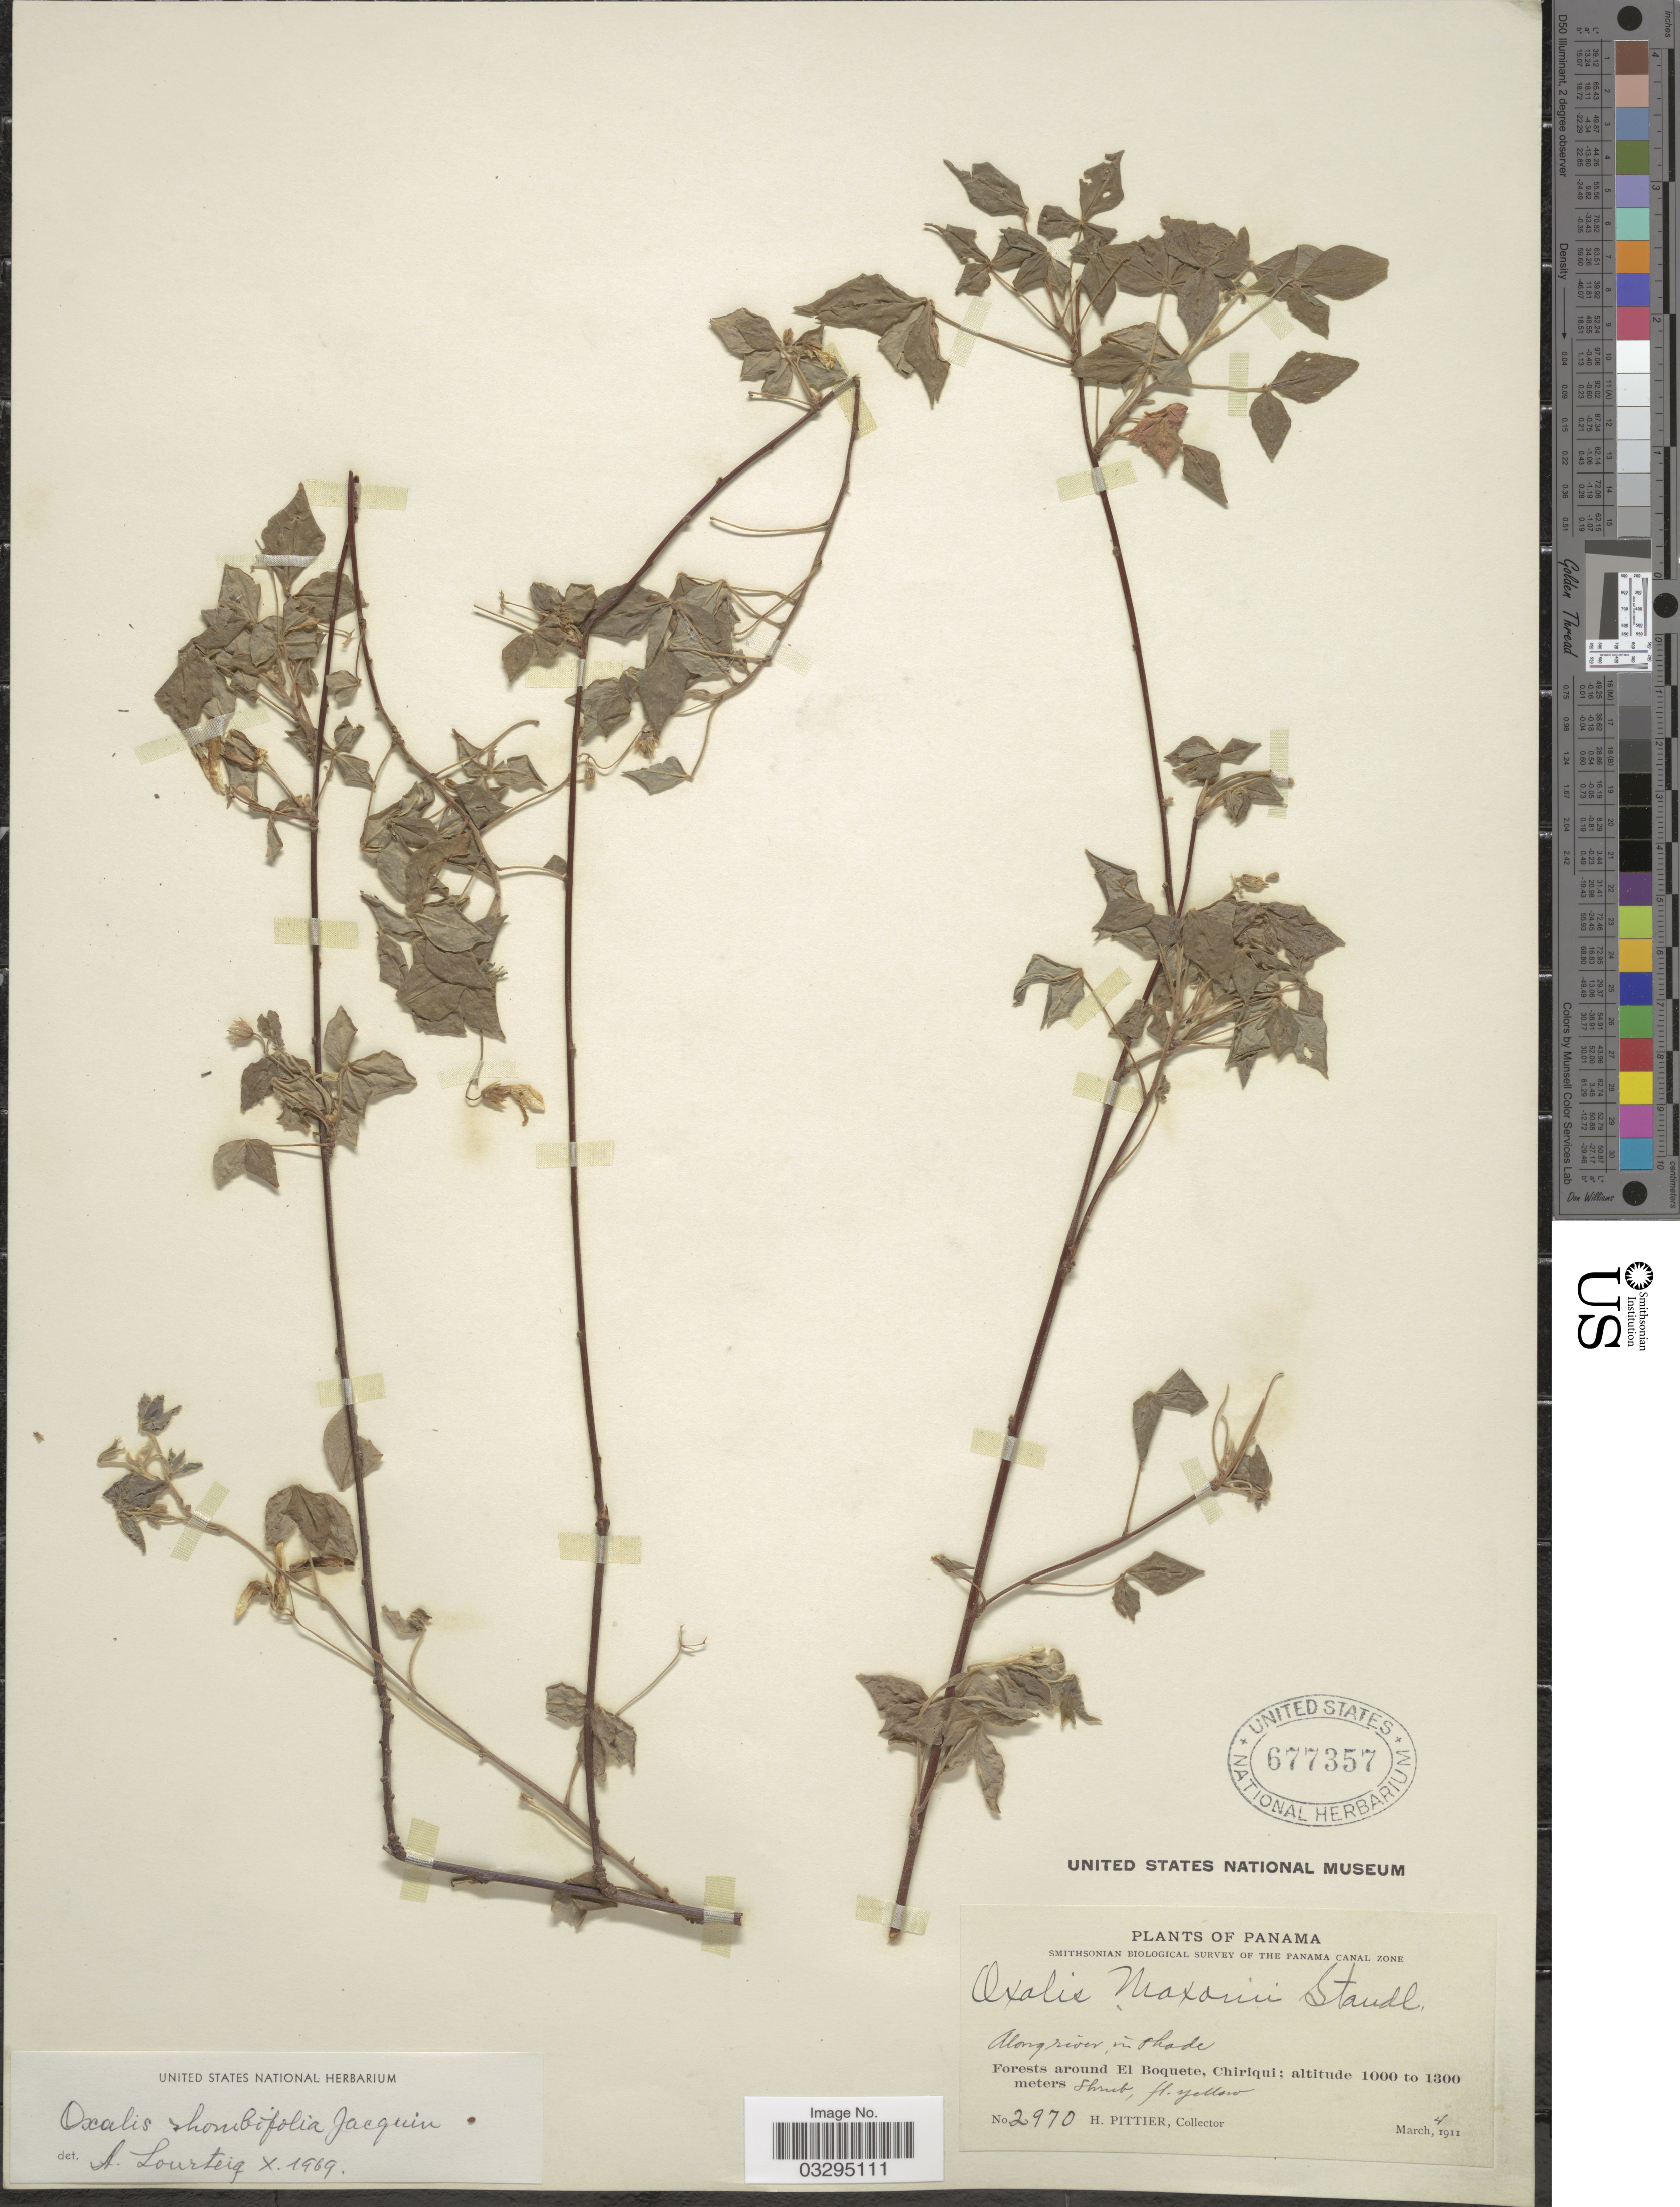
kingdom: Plantae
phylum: Tracheophyta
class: Magnoliopsida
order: Oxalidales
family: Oxalidaceae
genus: Oxalis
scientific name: Oxalis rhombifolia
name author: Jacq.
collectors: H. F. Pittier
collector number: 2970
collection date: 1911-03-04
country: Panama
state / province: Chiriqui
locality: Forests around El Boquete, Chiriqui.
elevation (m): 1000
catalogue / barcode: US 677357